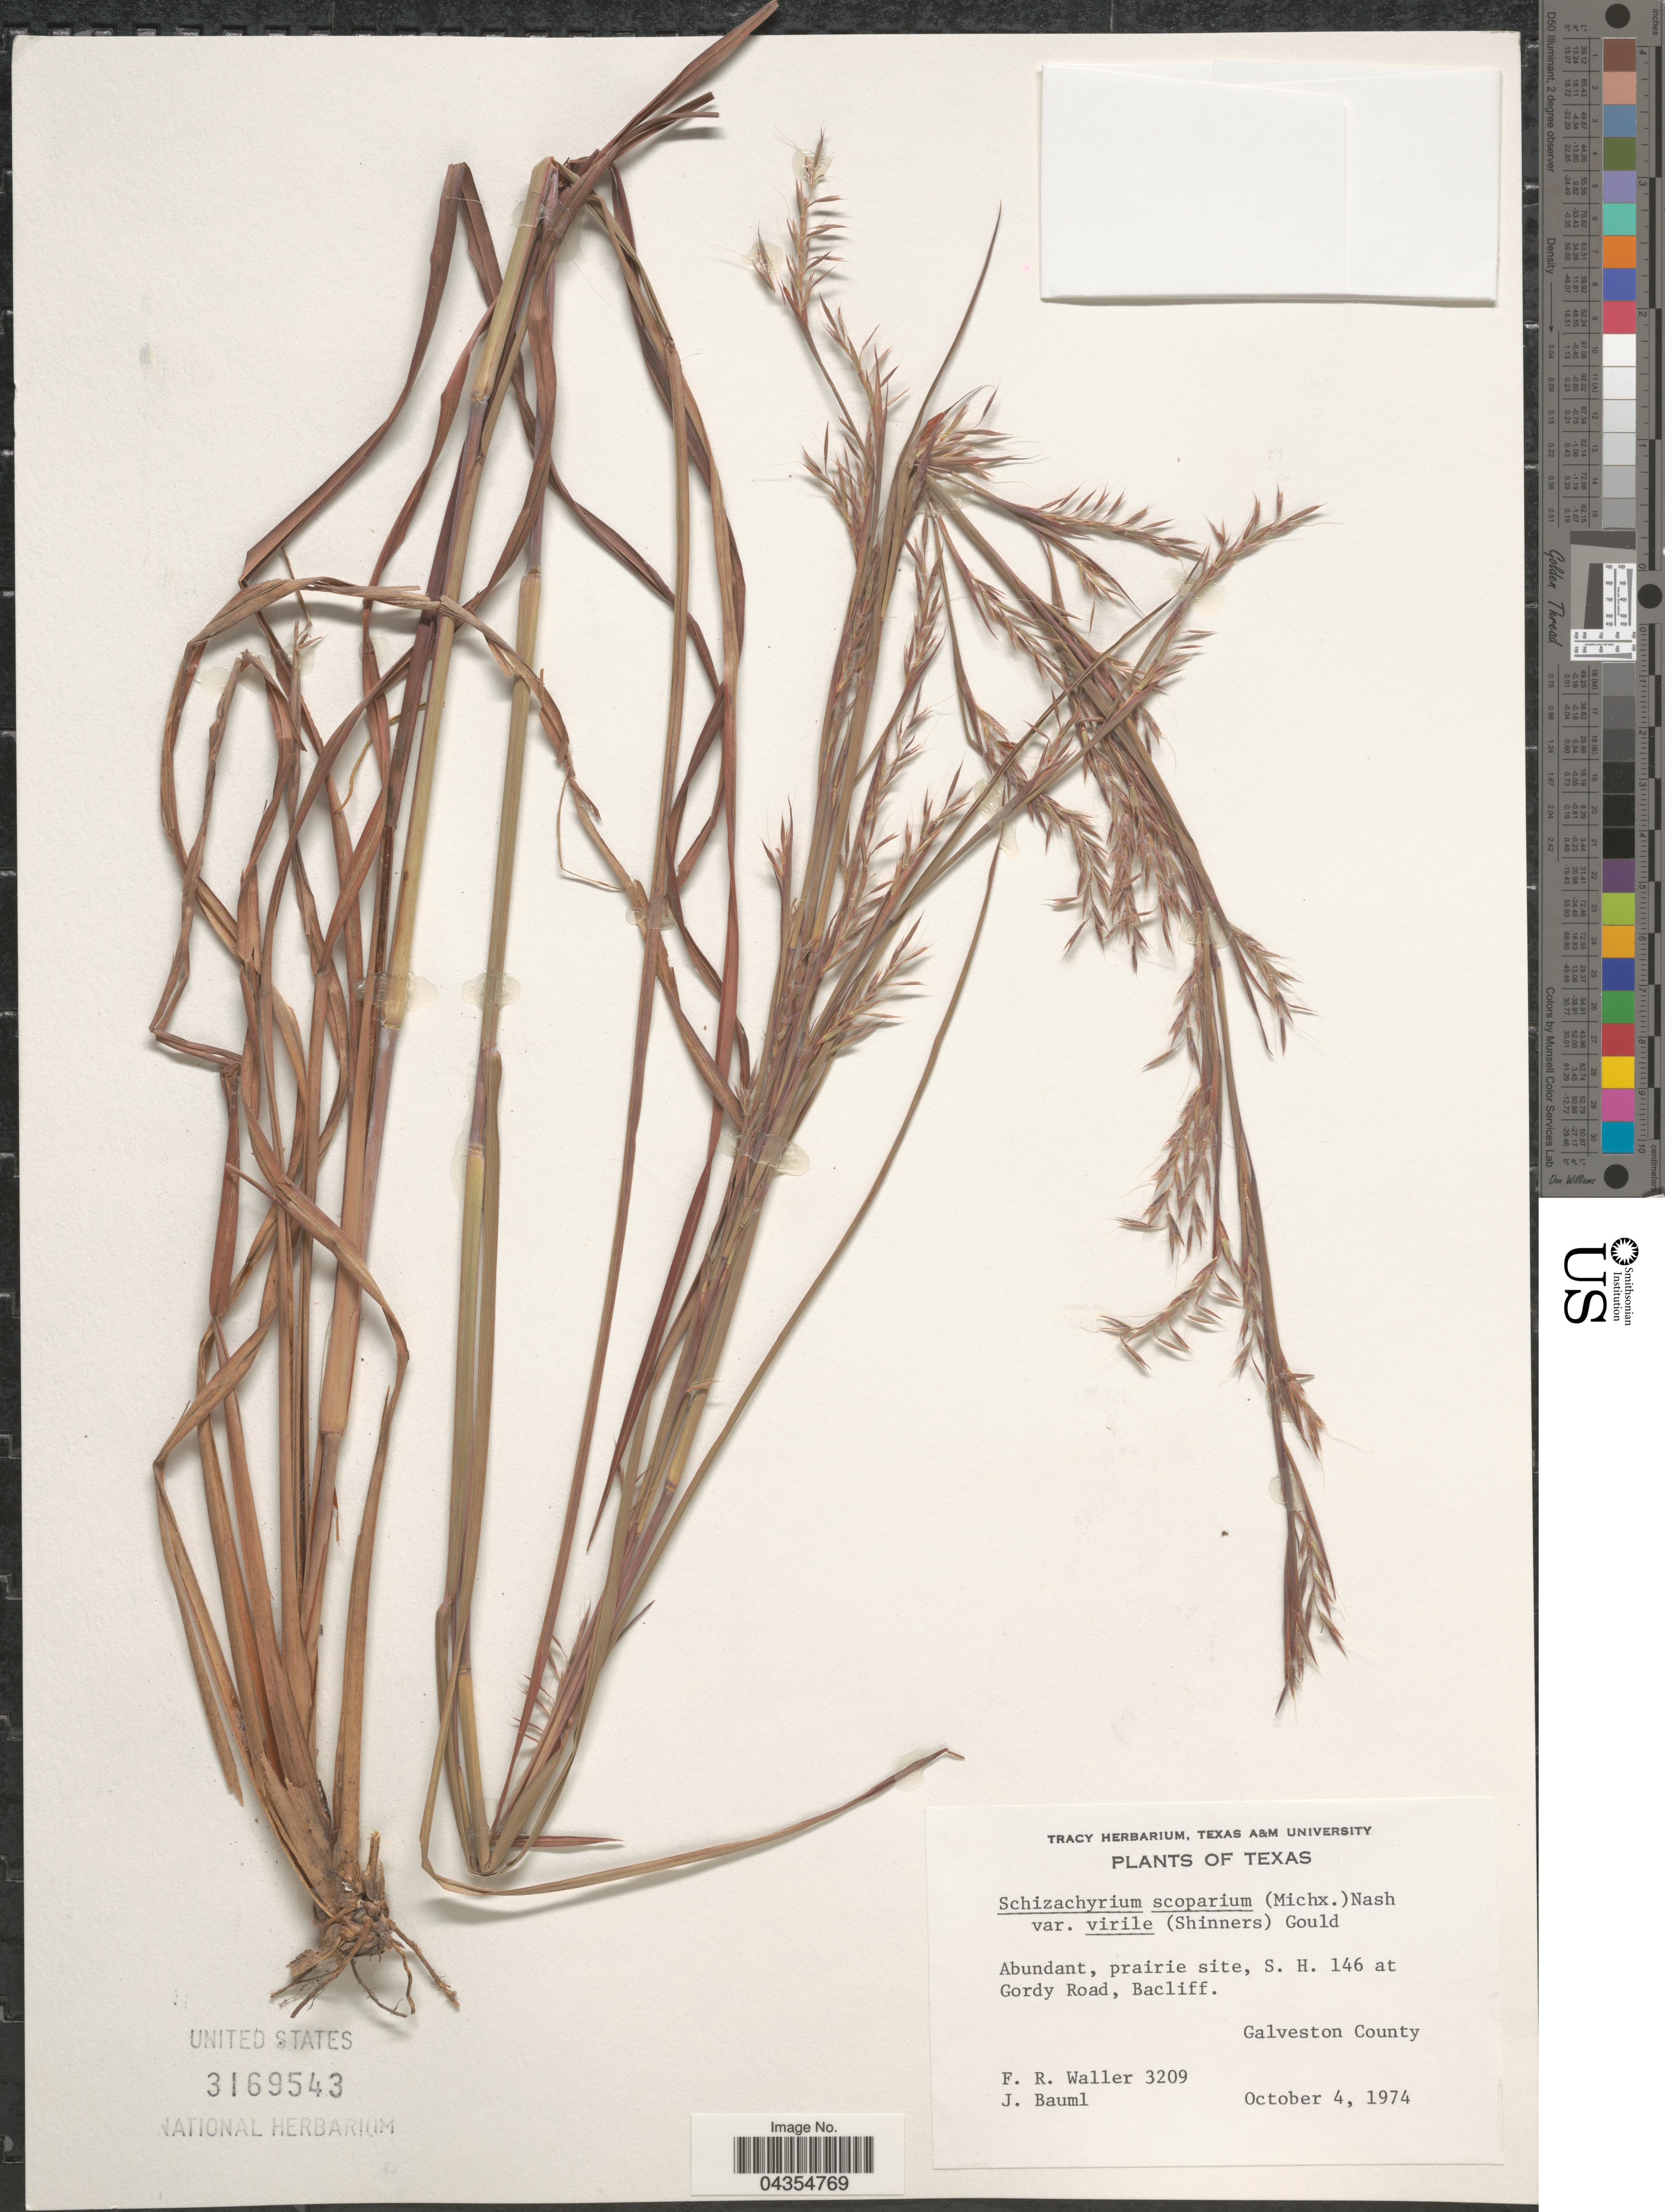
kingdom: Plantae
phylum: Tracheophyta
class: Liliopsida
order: Poales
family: Poaceae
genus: Schizachyrium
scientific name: Schizachyrium sanguineum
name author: (Retz.) Alston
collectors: F. R. Waller & J. Bauml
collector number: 3209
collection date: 1974-10-04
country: United States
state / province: Texas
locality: Abundant, prairie site, S. H. 146 at Gordy Road, Bacliff. Galveston County.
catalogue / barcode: US 3169543